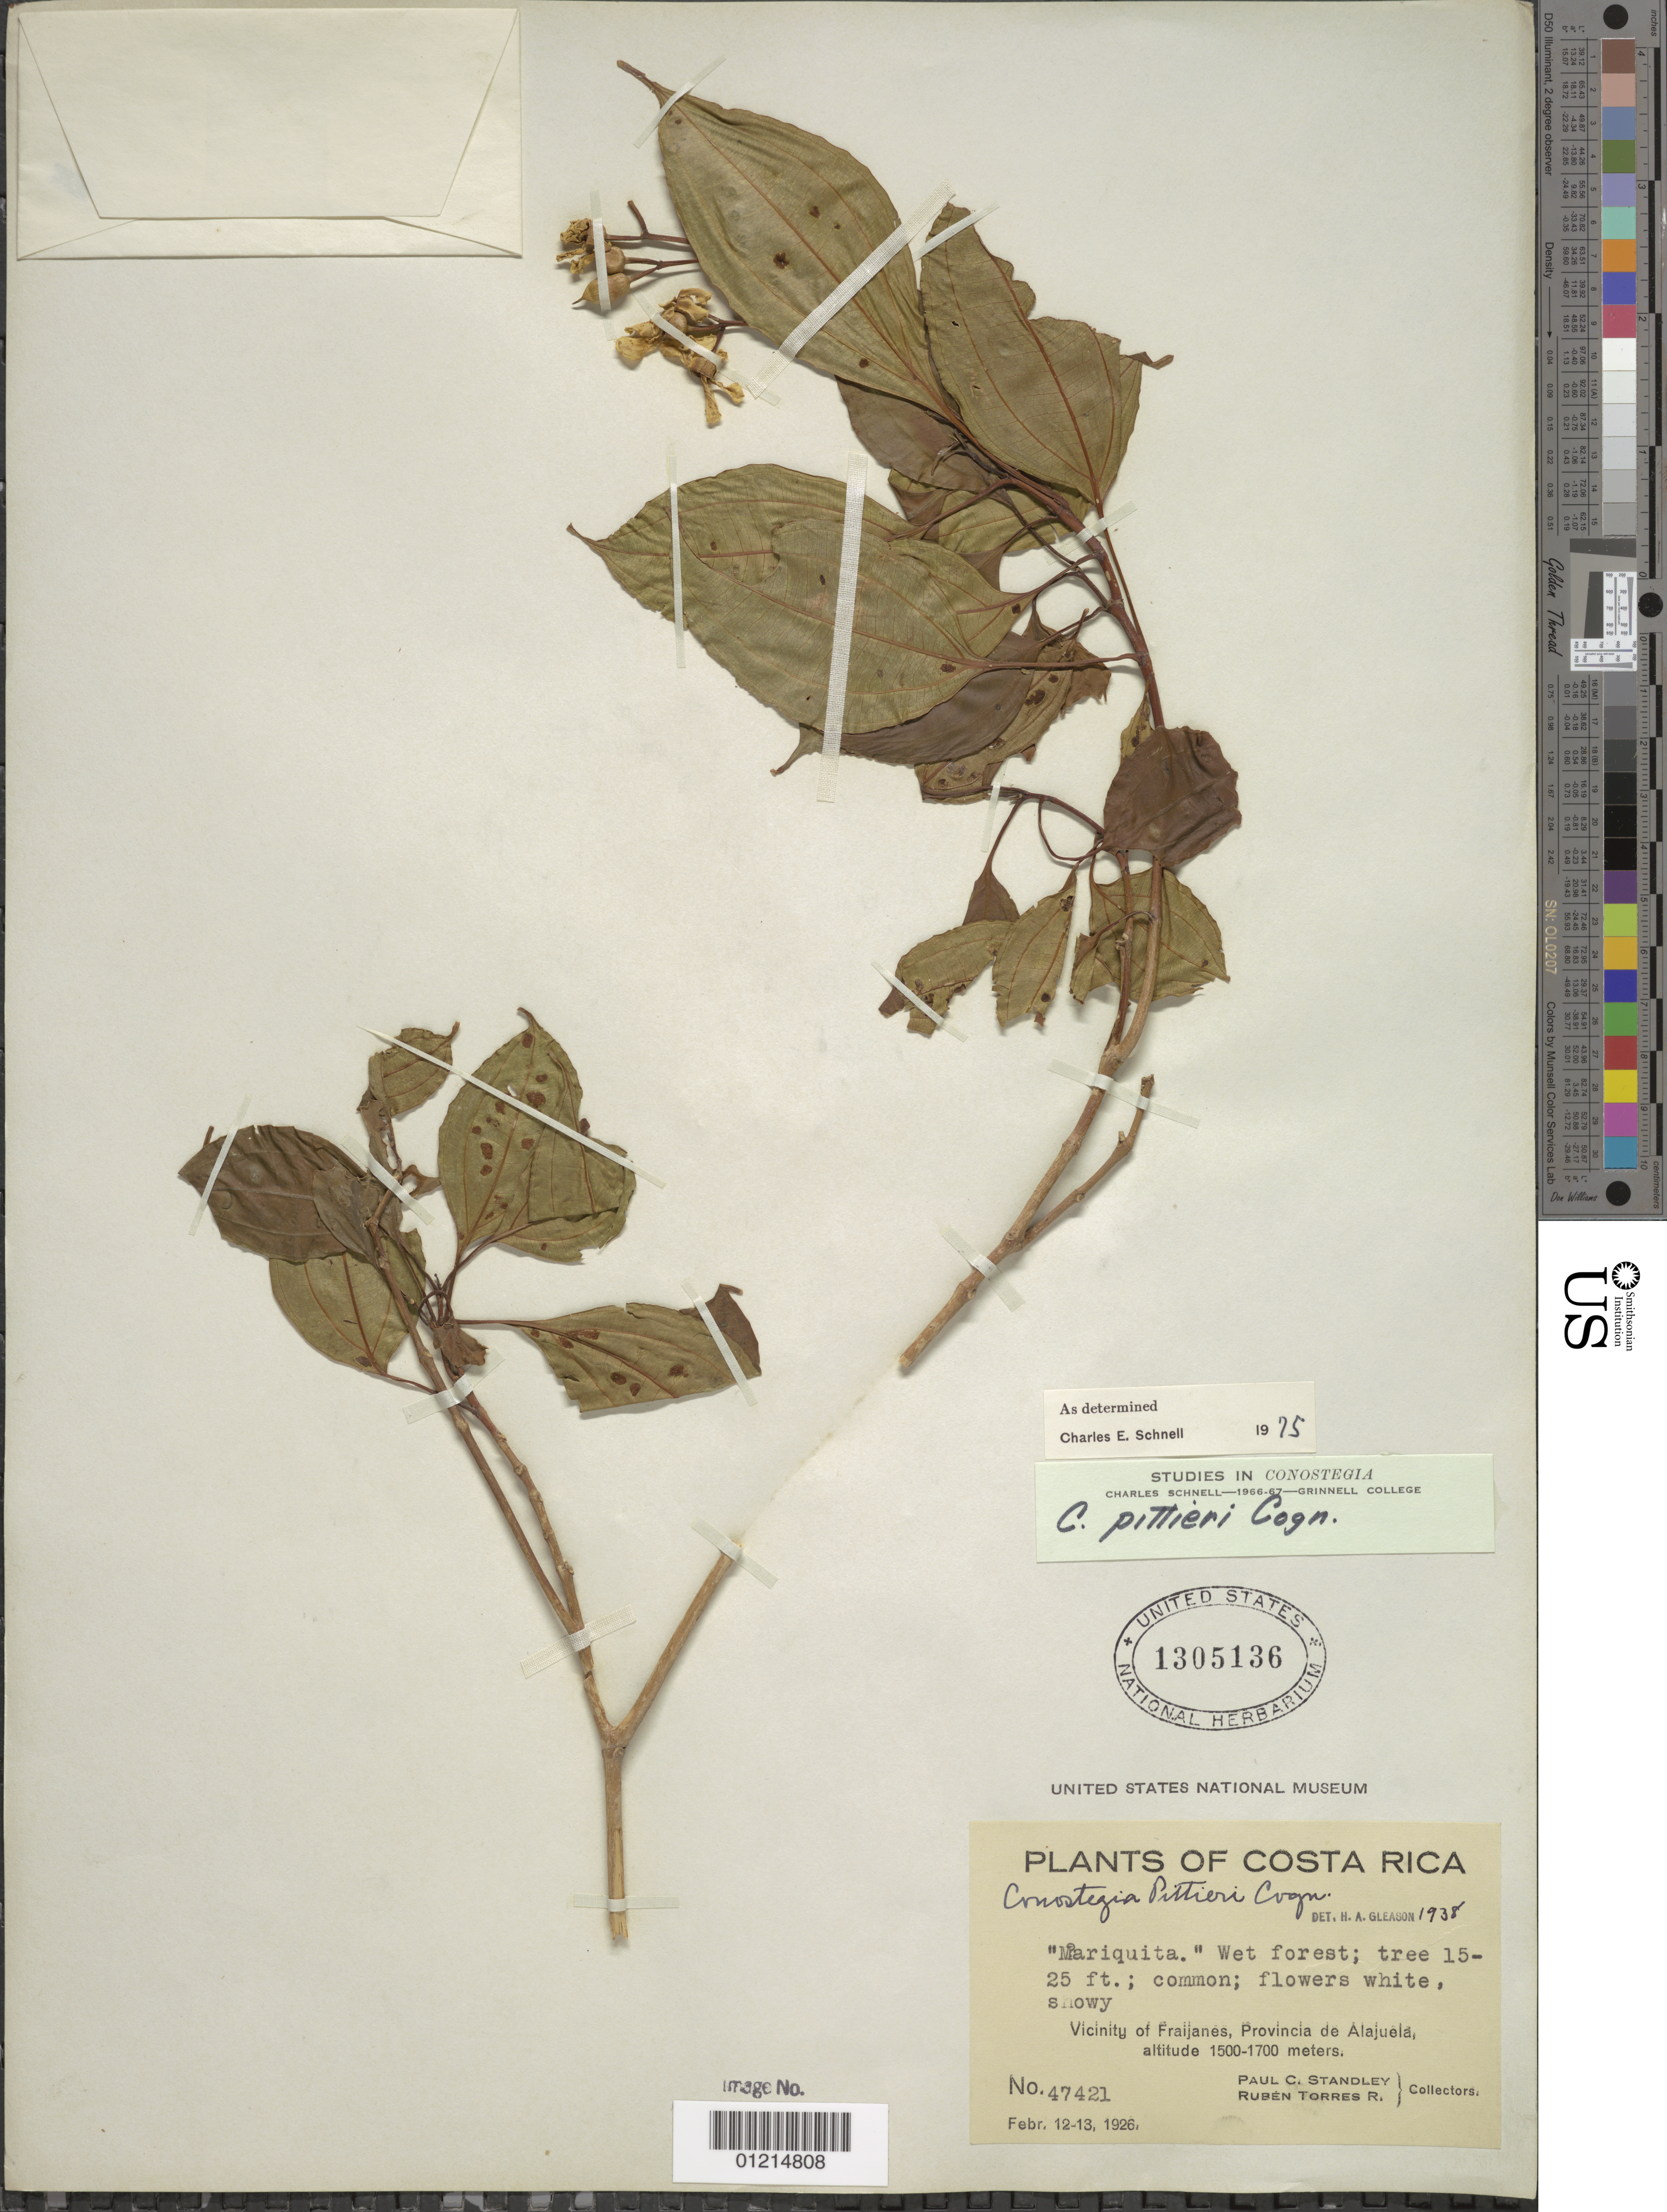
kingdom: Plantae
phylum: Tracheophyta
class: Magnoliopsida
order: Myrtales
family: Melastomataceae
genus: Conostegia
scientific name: Conostegia pittieri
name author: Cogn.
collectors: P. C. Standley & R. Torres Rojas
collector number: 47421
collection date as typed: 12 Feb 1926 to 13 Feb 1926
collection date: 1926-02-12,1926-02-13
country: Costa Rica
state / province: Alajuela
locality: Vicinity of Fraijanes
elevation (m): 1500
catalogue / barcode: US 1305136